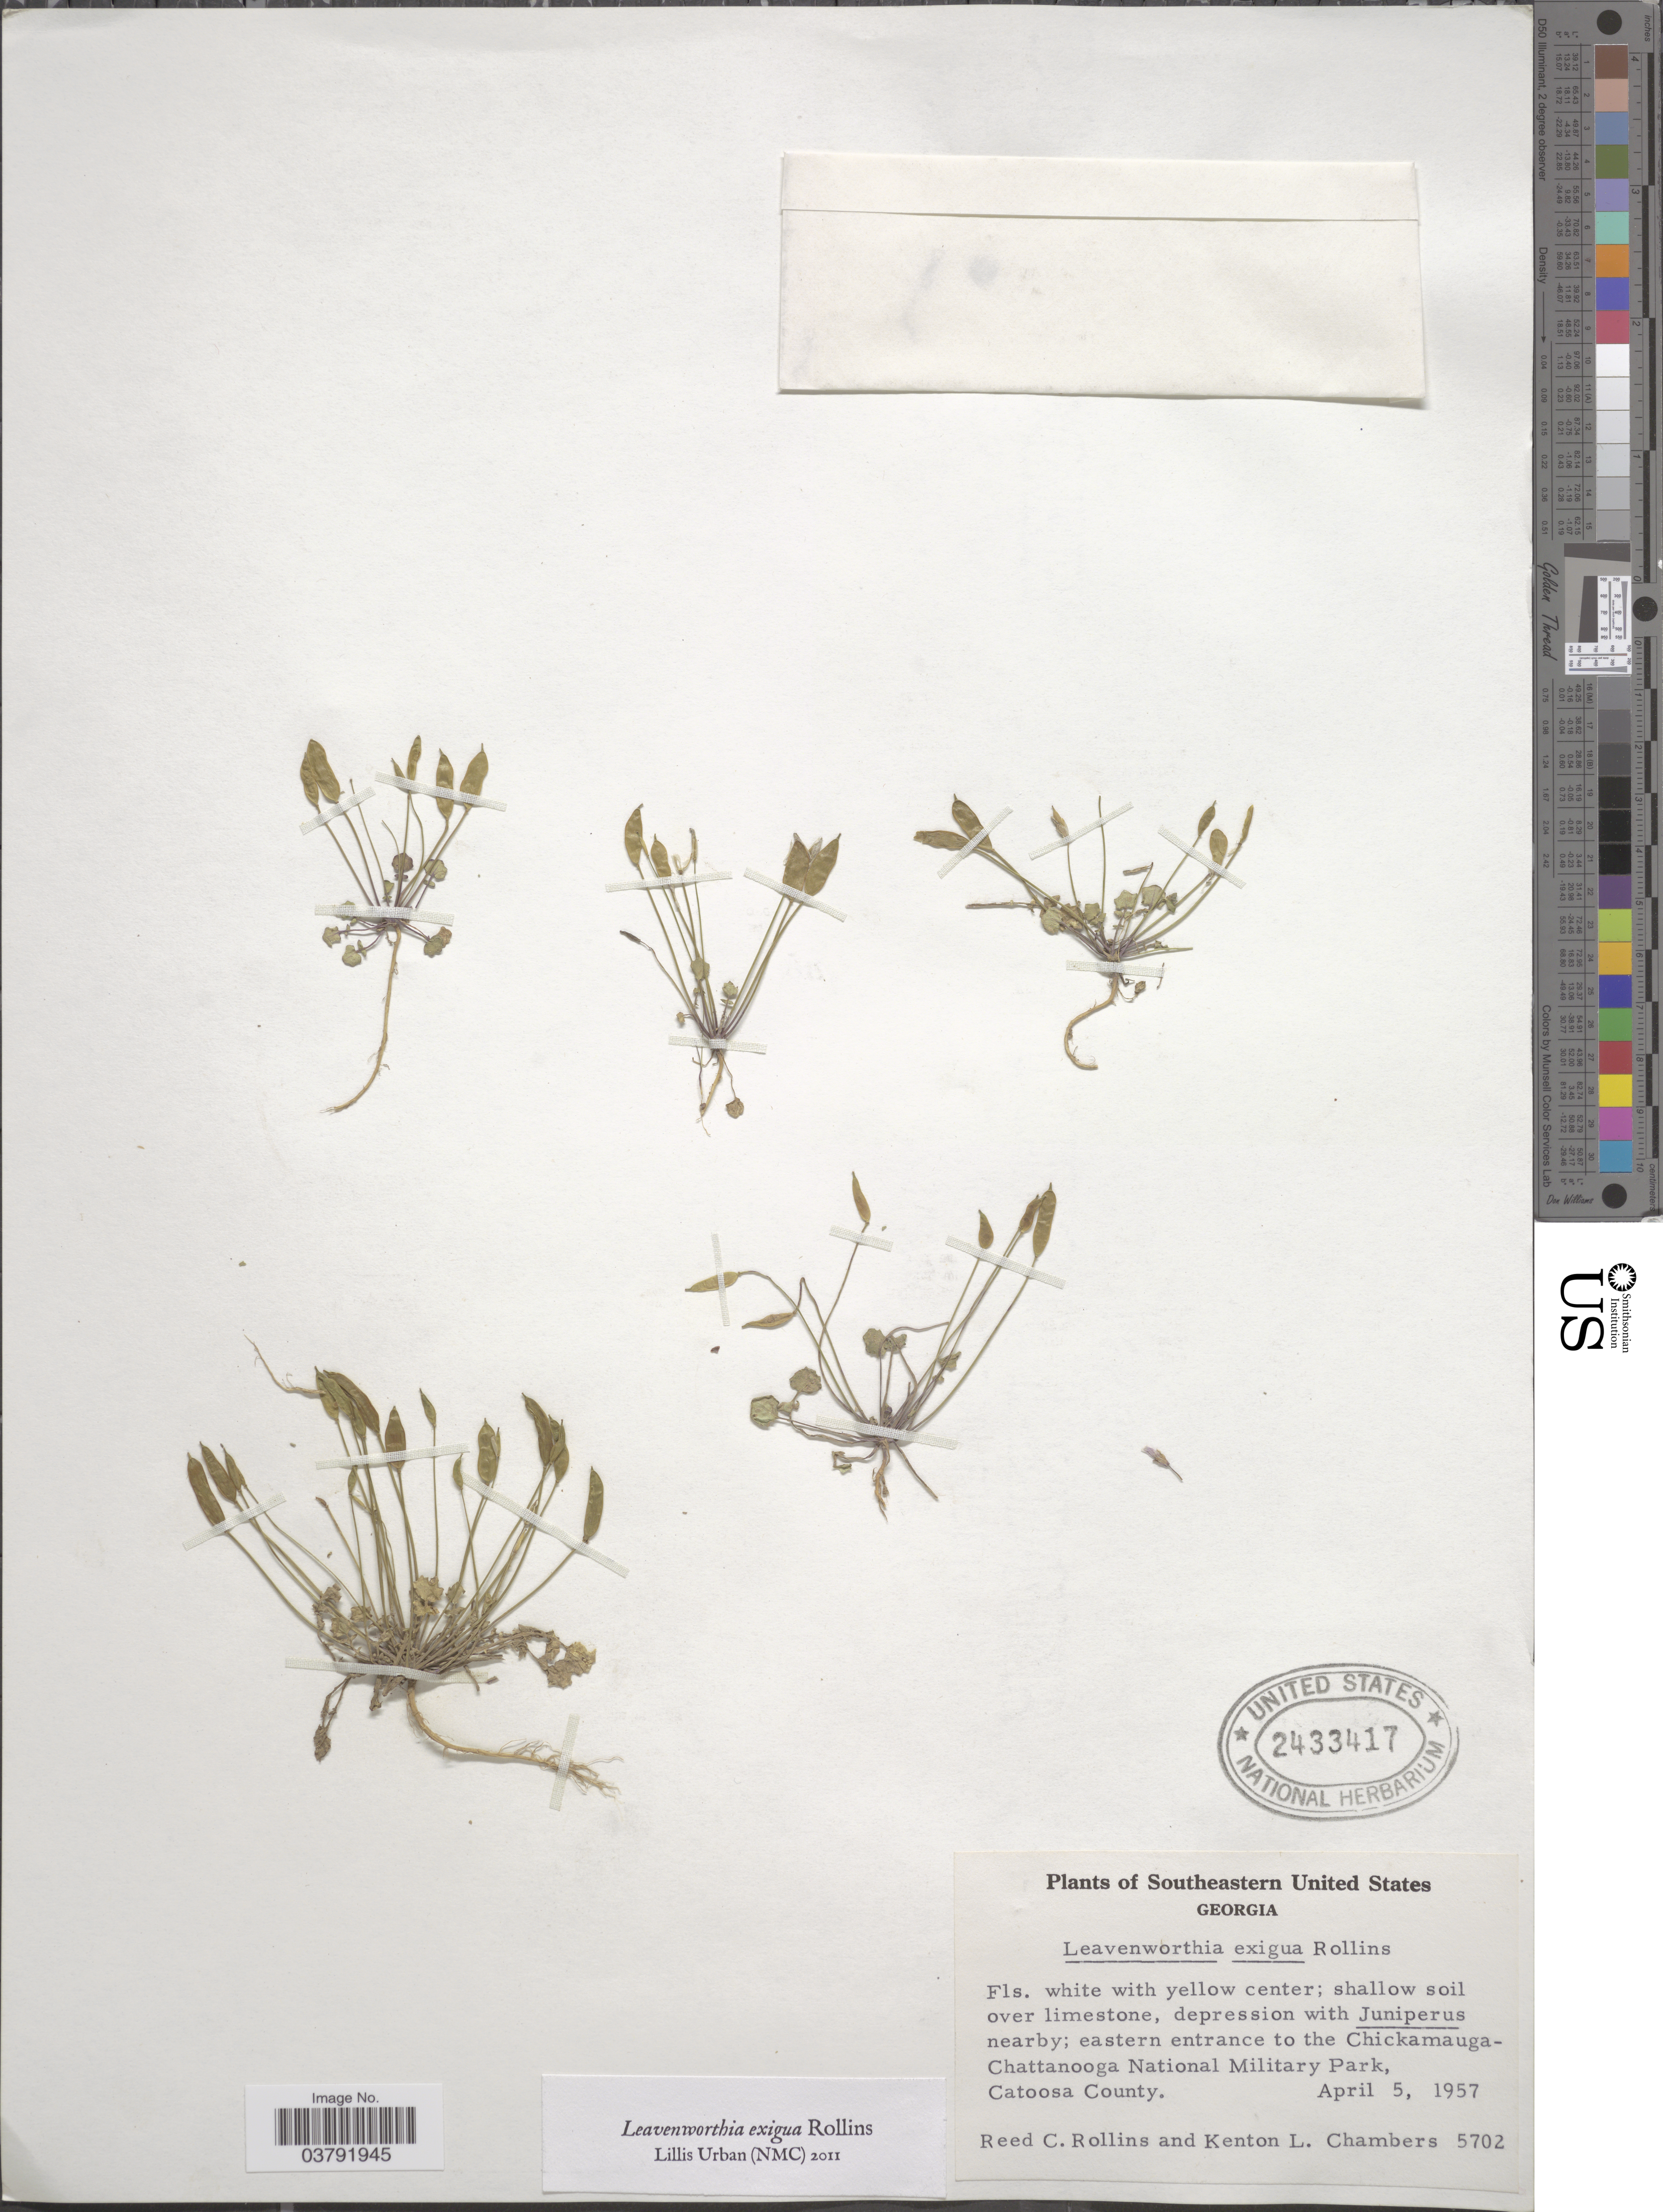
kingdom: Plantae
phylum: Tracheophyta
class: Magnoliopsida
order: Brassicales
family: Brassicaceae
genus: Leavenworthia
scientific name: Leavenworthia exigua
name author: Rollins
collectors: R. C. Rollins & K. L. Chambers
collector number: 5702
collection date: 1957-04-05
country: United States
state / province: Georgia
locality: Southeastern United States. Eastern entrance to the Chickamauga-Chattanooga National Military Park, Catoosa County.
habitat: shallow soil over limestone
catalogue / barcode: US 2433417